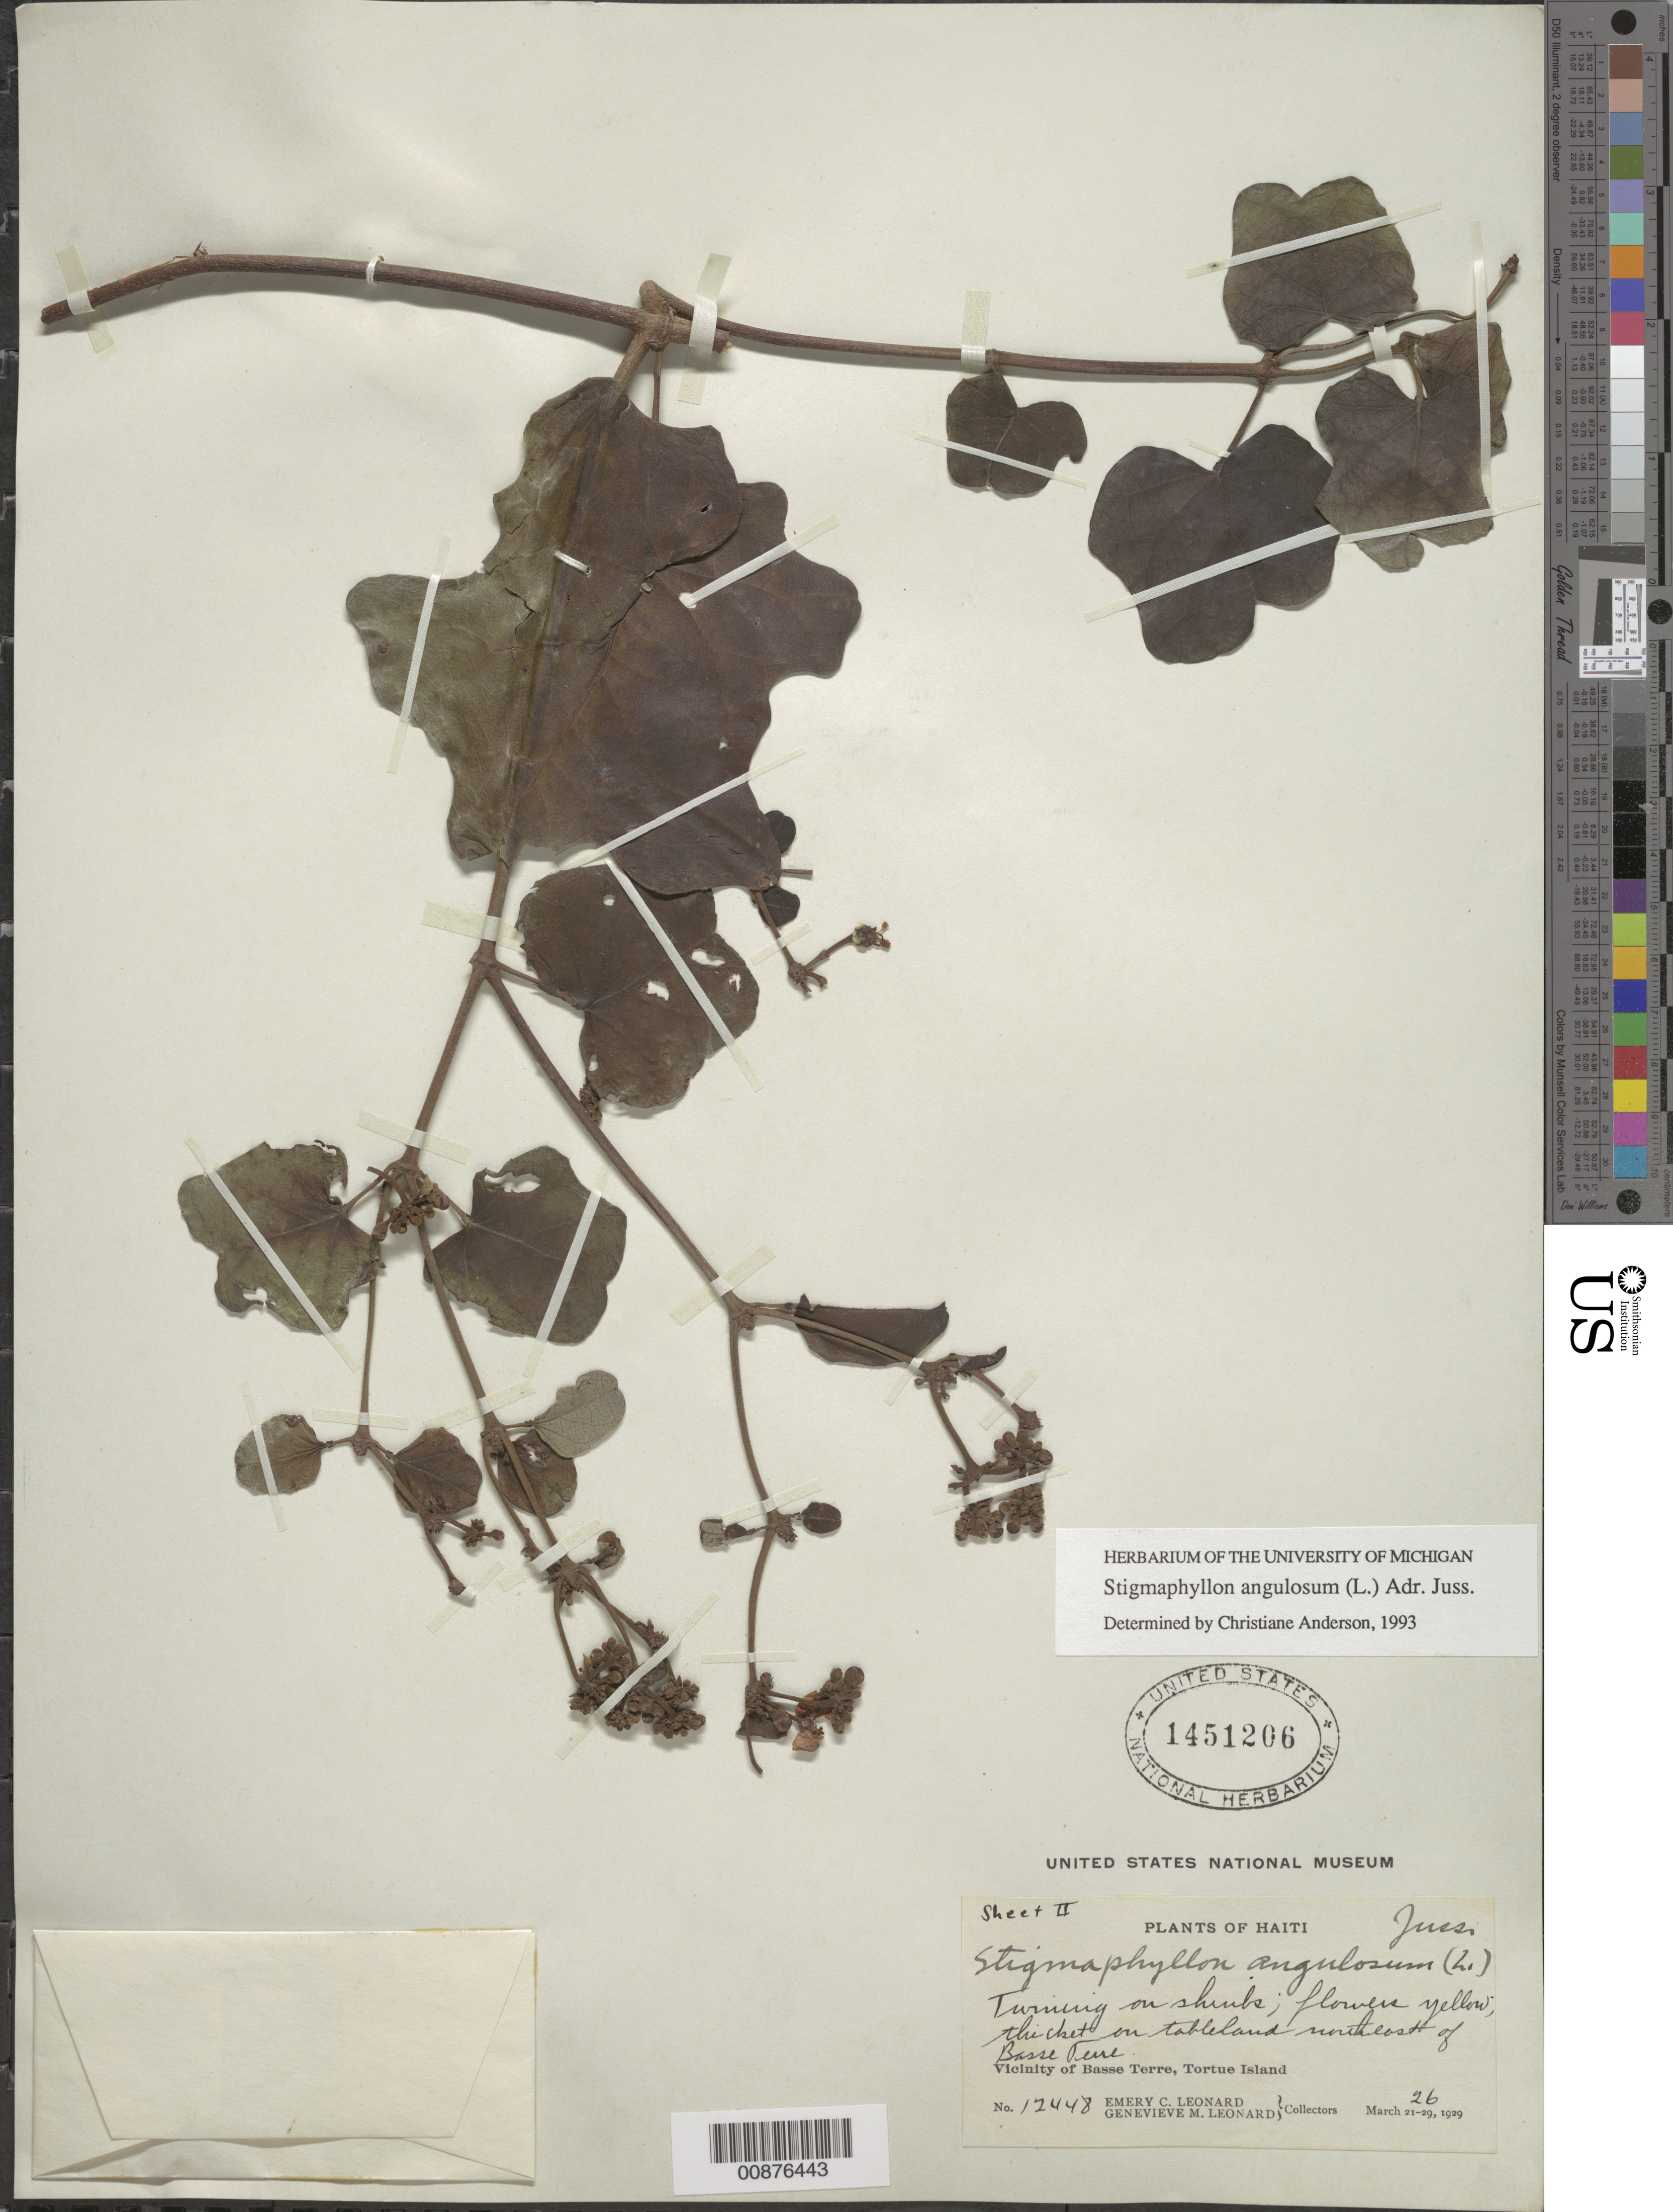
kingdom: Plantae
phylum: Tracheophyta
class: Magnoliopsida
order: Malpighiales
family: Malpighiaceae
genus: Stigmaphyllon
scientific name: Stigmaphyllon angulosum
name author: (L.) A. Juss.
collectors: E. C. Leonard & G. M. Leonard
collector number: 12448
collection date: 1929-03-26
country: Haiti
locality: Thicket on tableland northeast of Basse Terre. Vicinity of Basse Terre, Tortue Island.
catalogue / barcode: US 1451206